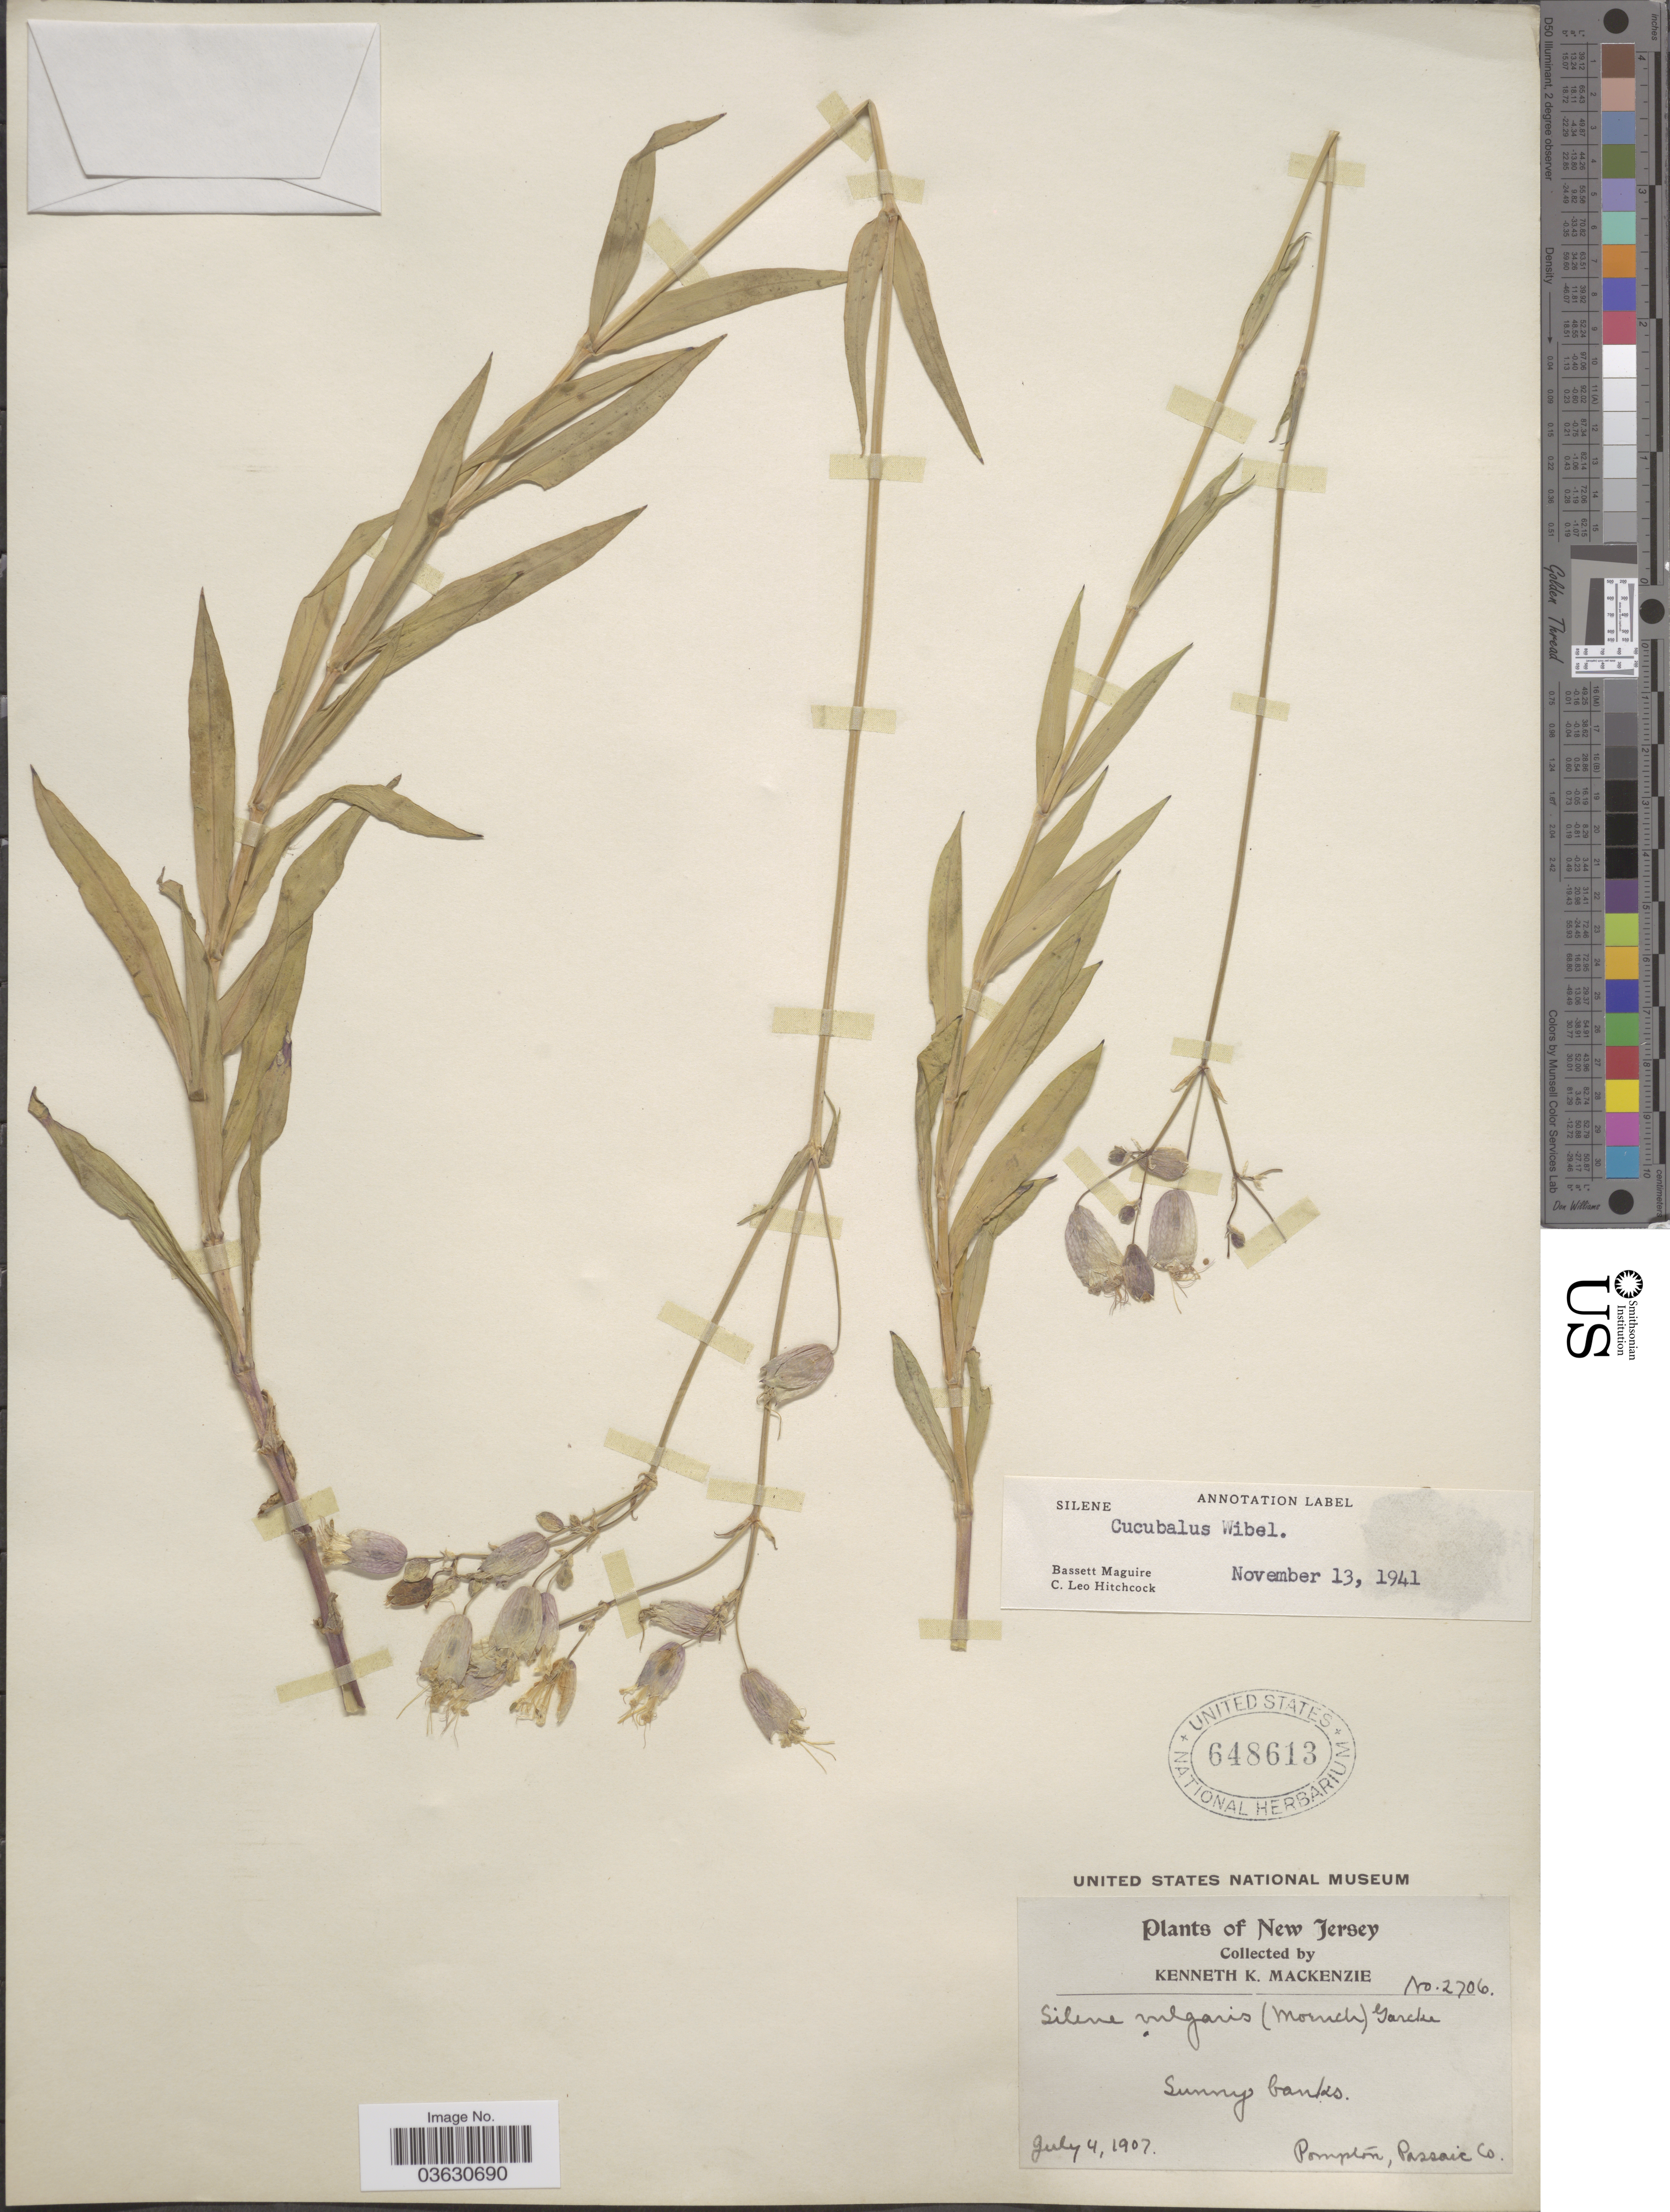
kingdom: Plantae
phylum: Tracheophyta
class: Magnoliopsida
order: Caryophyllales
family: Caryophyllaceae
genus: Silene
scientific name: Silene cucubalus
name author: L.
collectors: K. K. Mackenzie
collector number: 2706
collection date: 1907-07-04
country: United States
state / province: New Jersey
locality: Sunny banks. Pompton, Passaic Co.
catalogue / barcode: US 648613